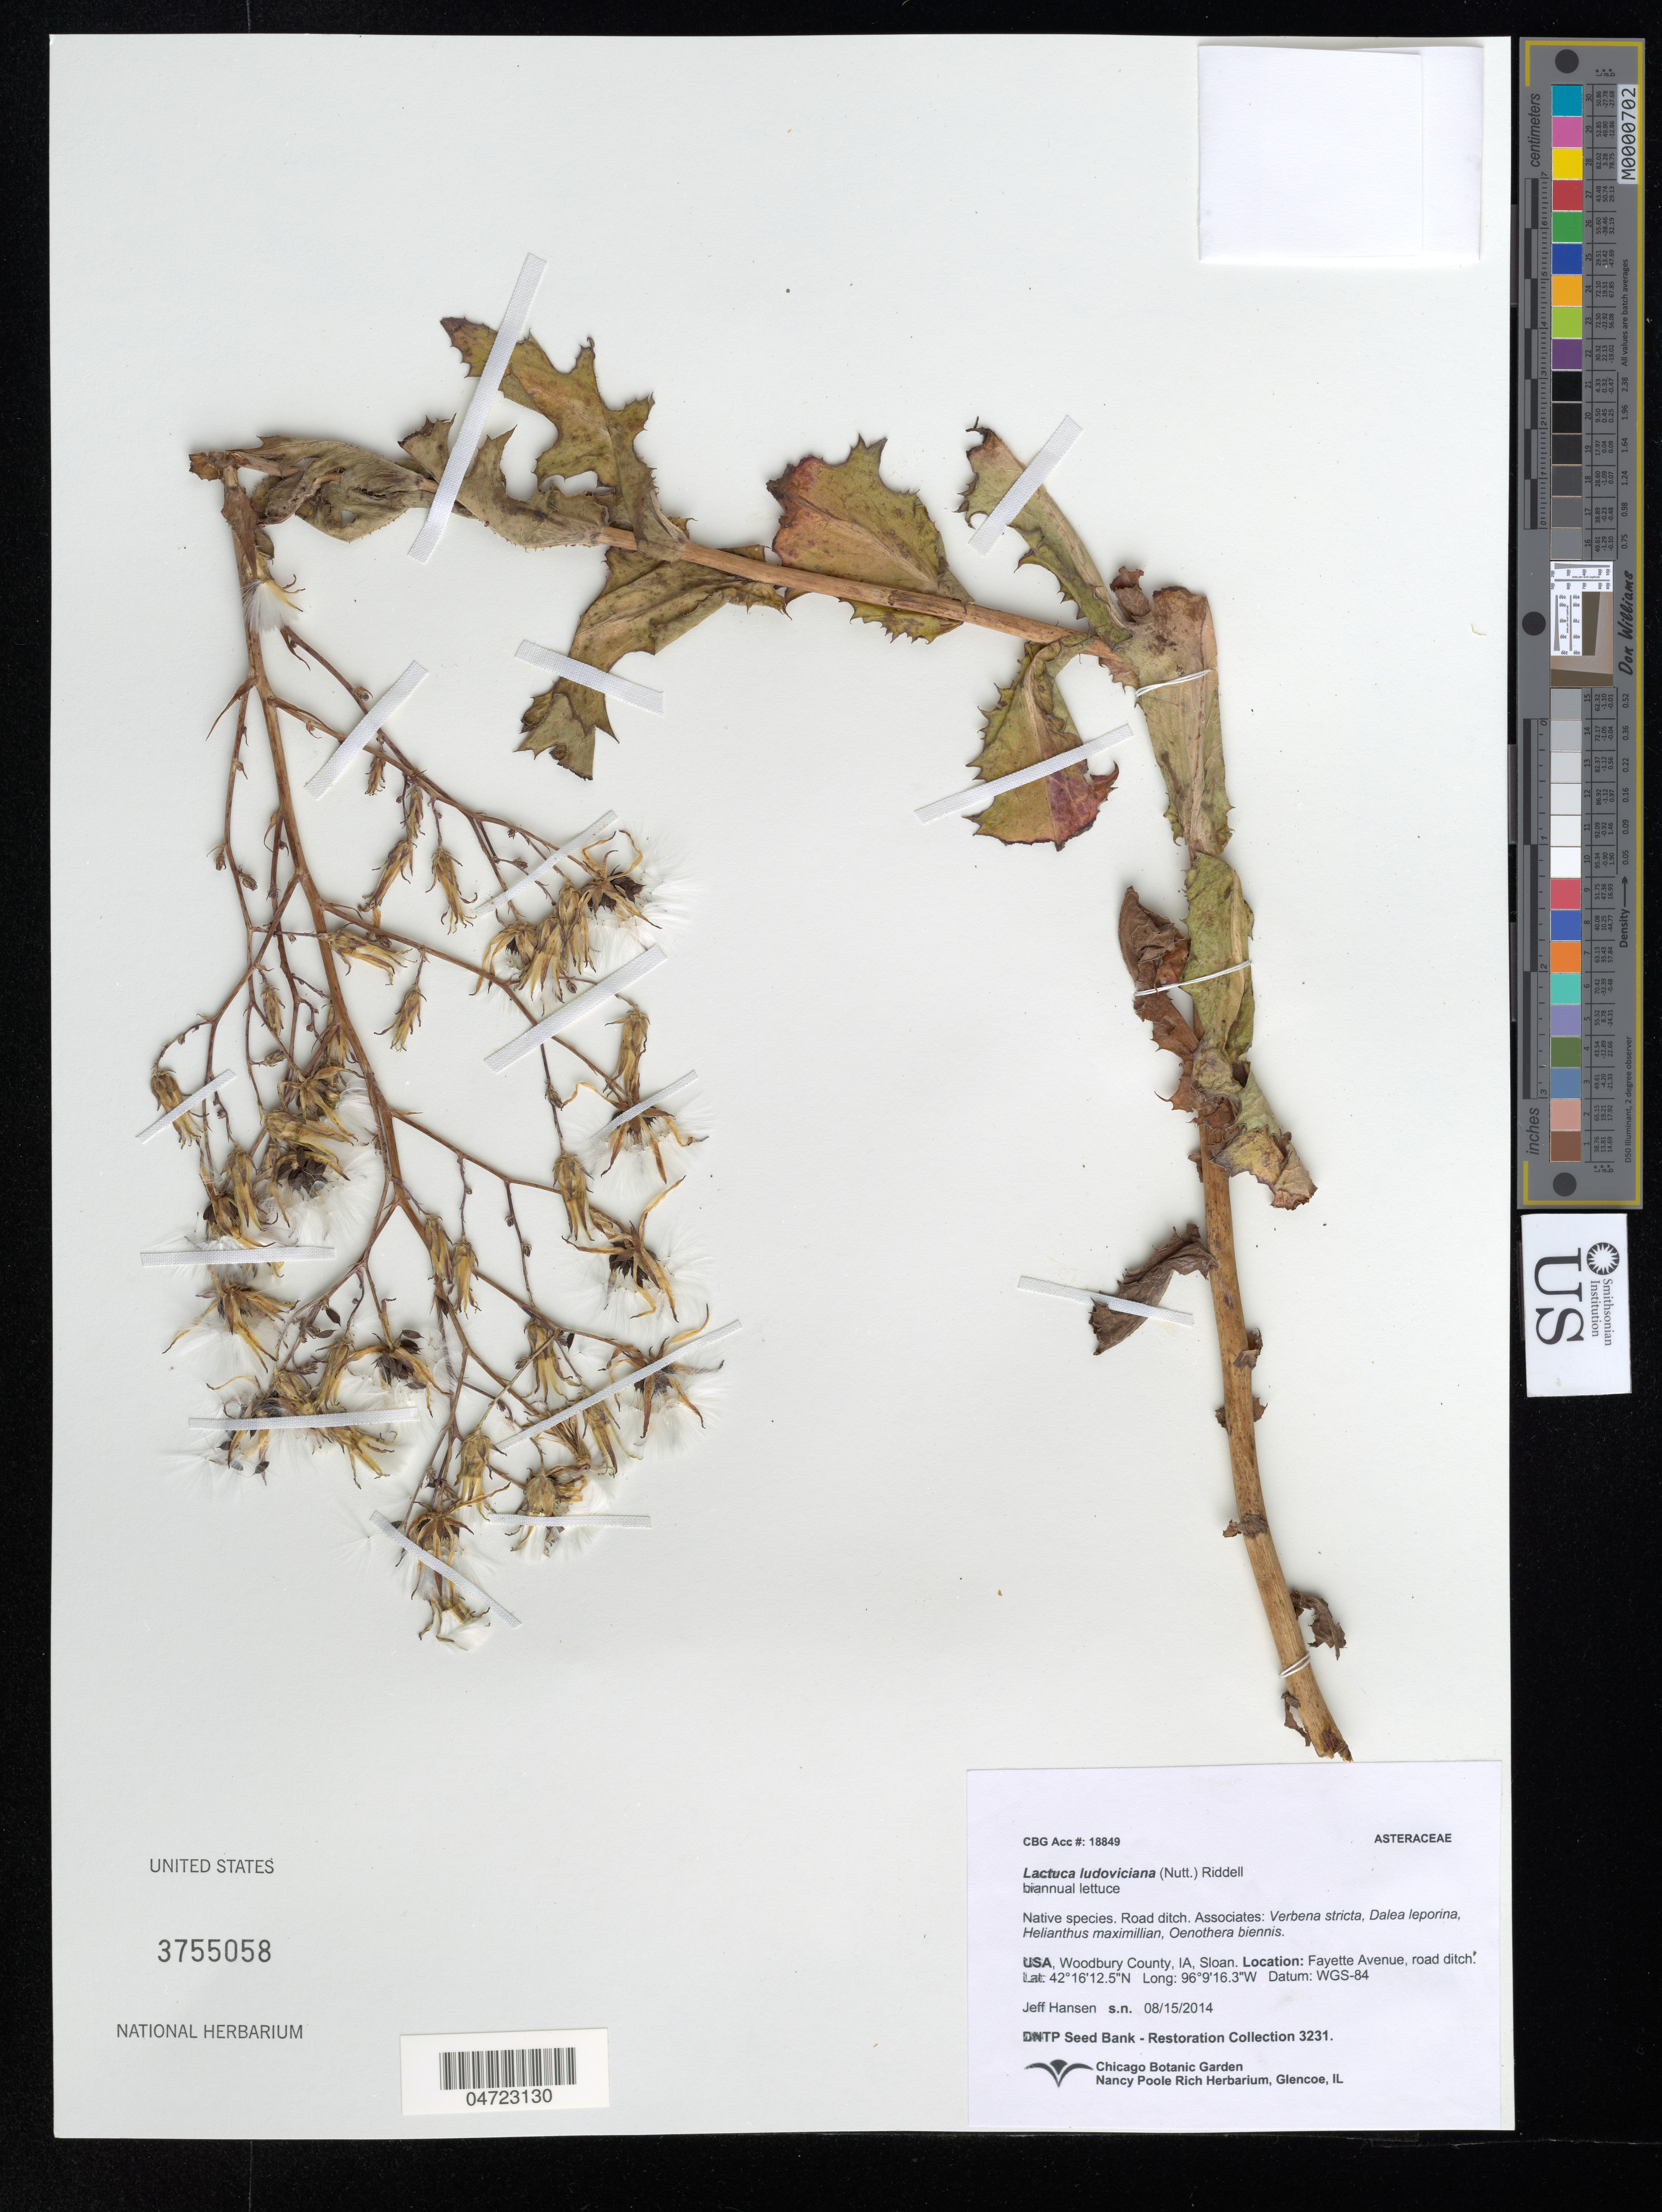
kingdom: Plantae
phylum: Tracheophyta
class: Magnoliopsida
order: Asterales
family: Asteraceae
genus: Lactuca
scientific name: Lactuca ludoviciana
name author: (Nutt.) Riddell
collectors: J. Hansen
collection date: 2014-08-15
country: United States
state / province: Iowa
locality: Woodbury County, IA, Sloan. Fayette Avenue, road ditch.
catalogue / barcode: US 3755058